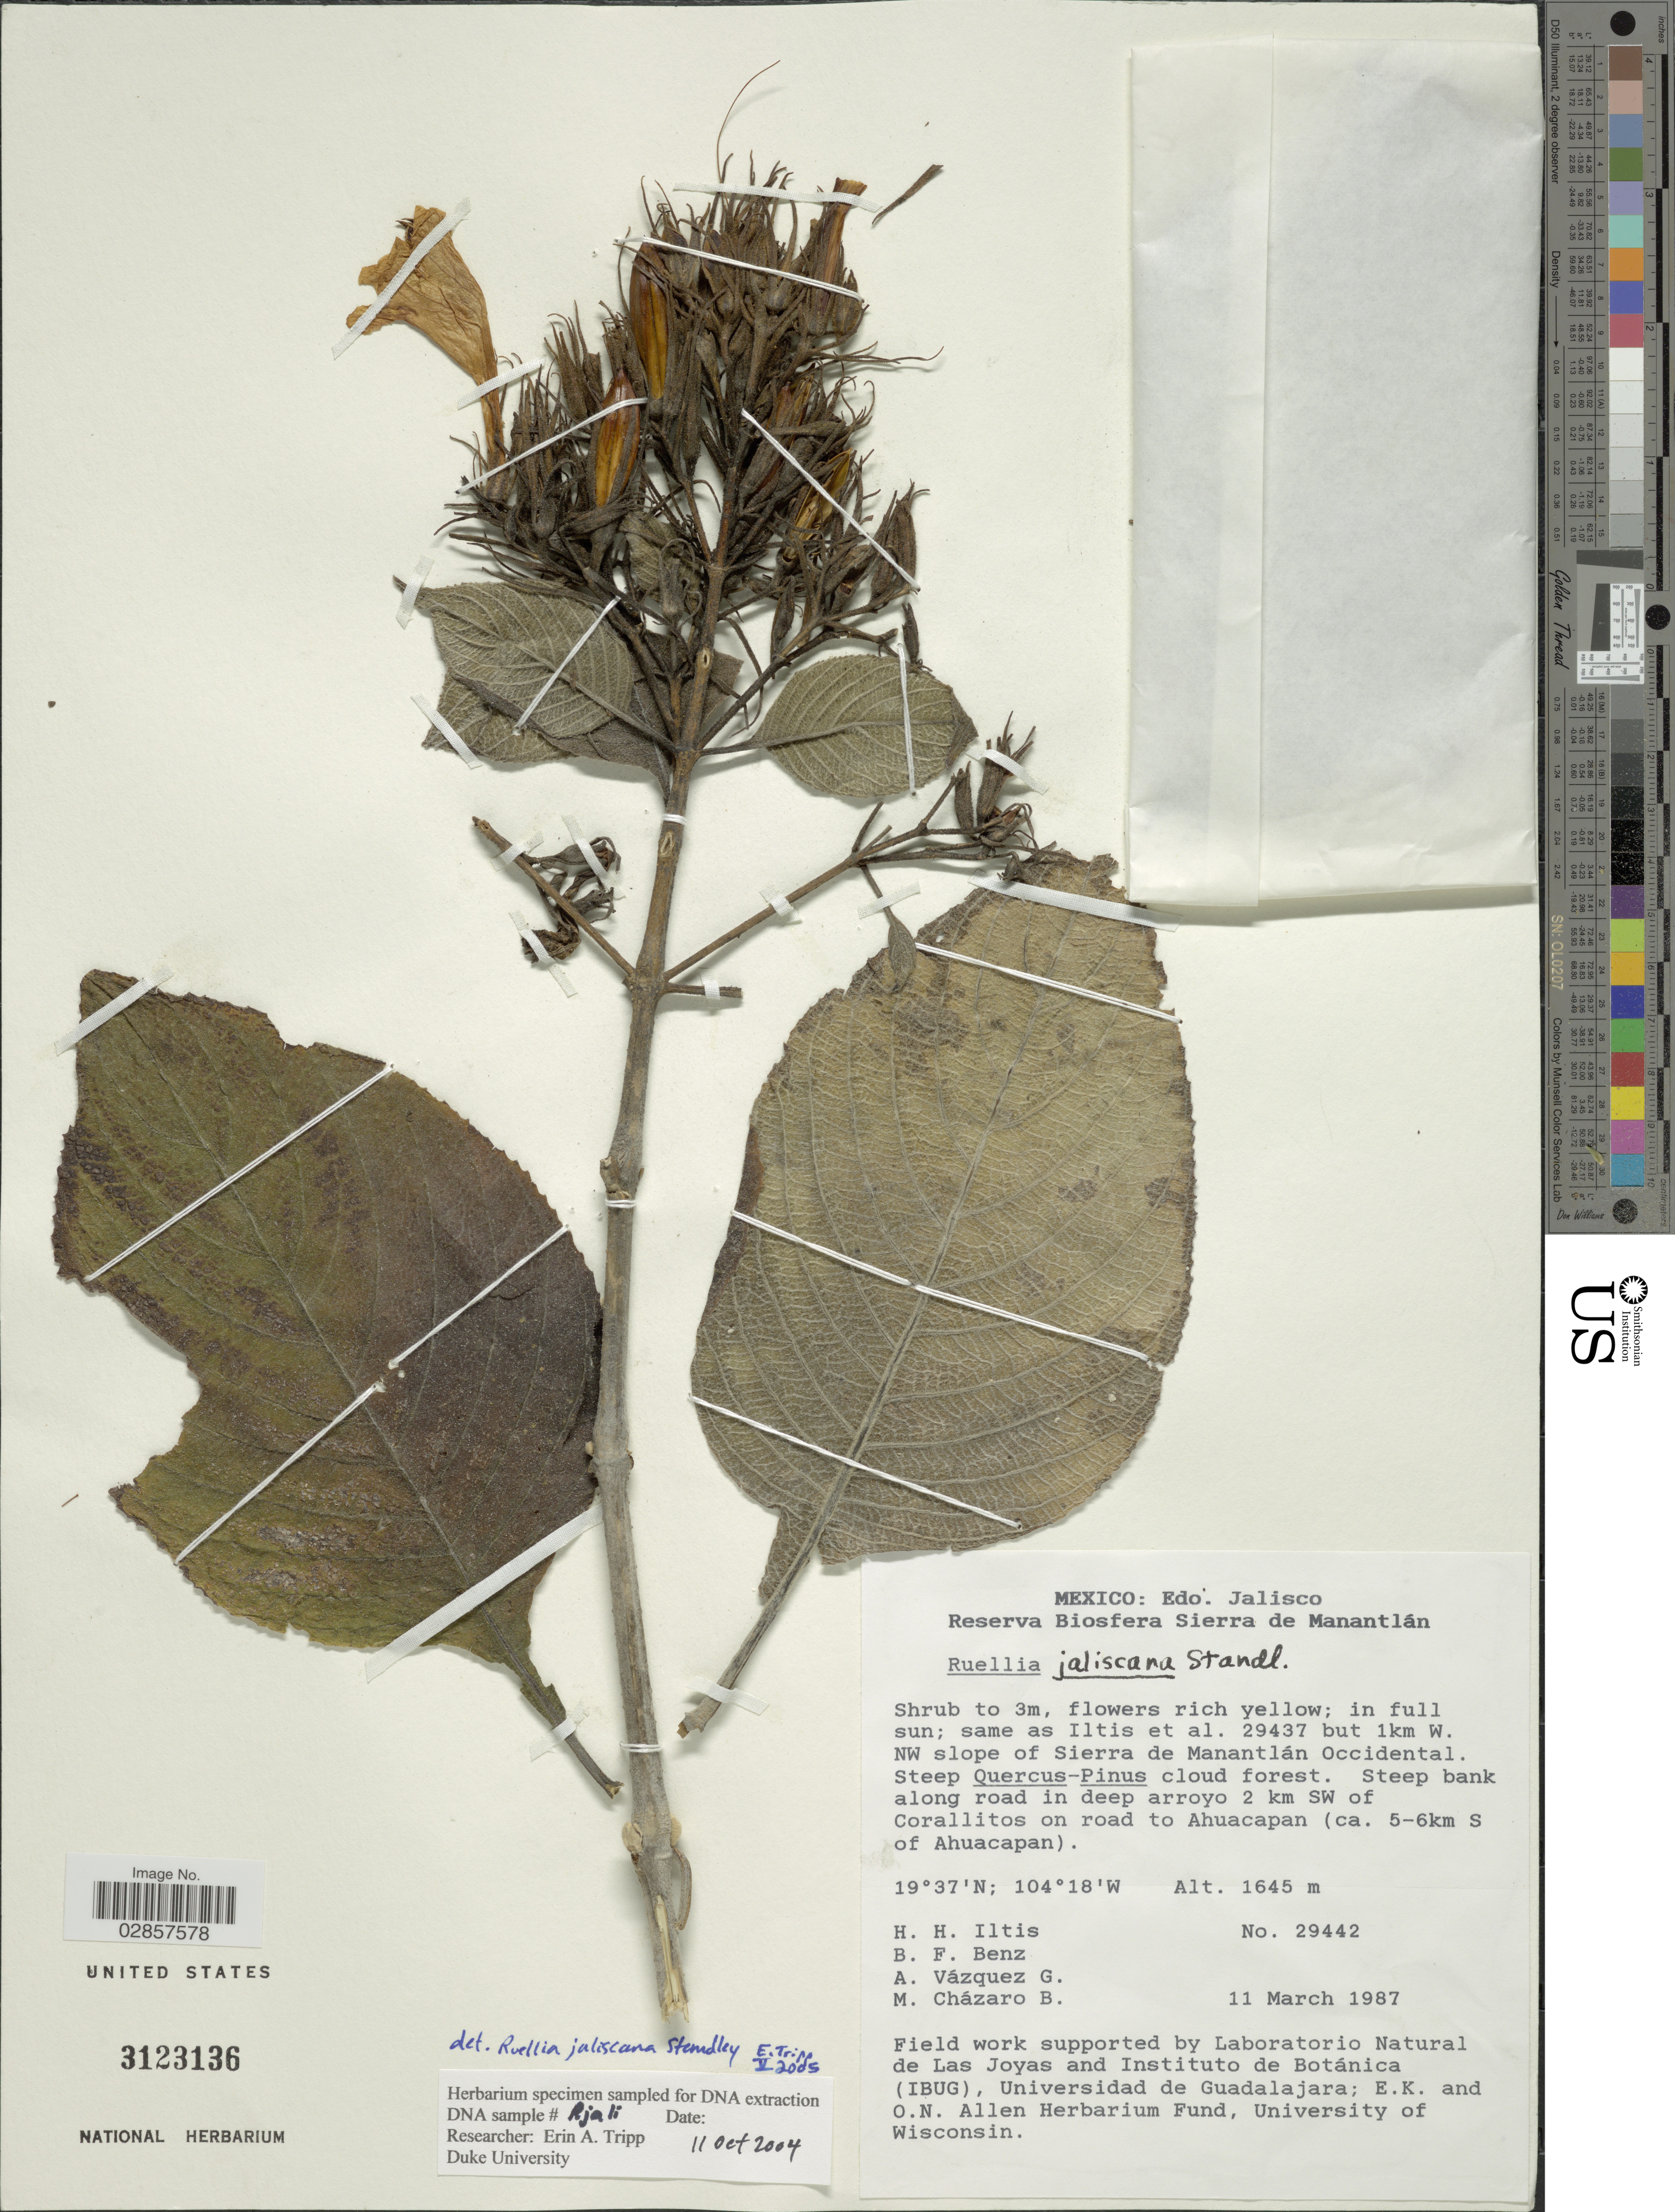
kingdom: Plantae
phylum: Tracheophyta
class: Magnoliopsida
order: Lamiales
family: Acanthaceae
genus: Ruellia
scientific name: Ruellia jaliscana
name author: Standl.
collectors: H. H. Iltis, B. F. Benz, J. A. Vázquez G. & M. Chazaro B.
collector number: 29442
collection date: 1987-03-11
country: Mexico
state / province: Jalisco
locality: Reserva Biosfera Sierra de Manantlán, sames as Iltis et al. 29437 but 1km W. NW slope of Sierra de Manantlán Occidental, Steep bank along road in deep arroyo 2 km SW of Corallitos on road to Ahuacapan (ca. 5-6km S of Ahuacapan).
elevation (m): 1645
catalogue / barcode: US 3123136